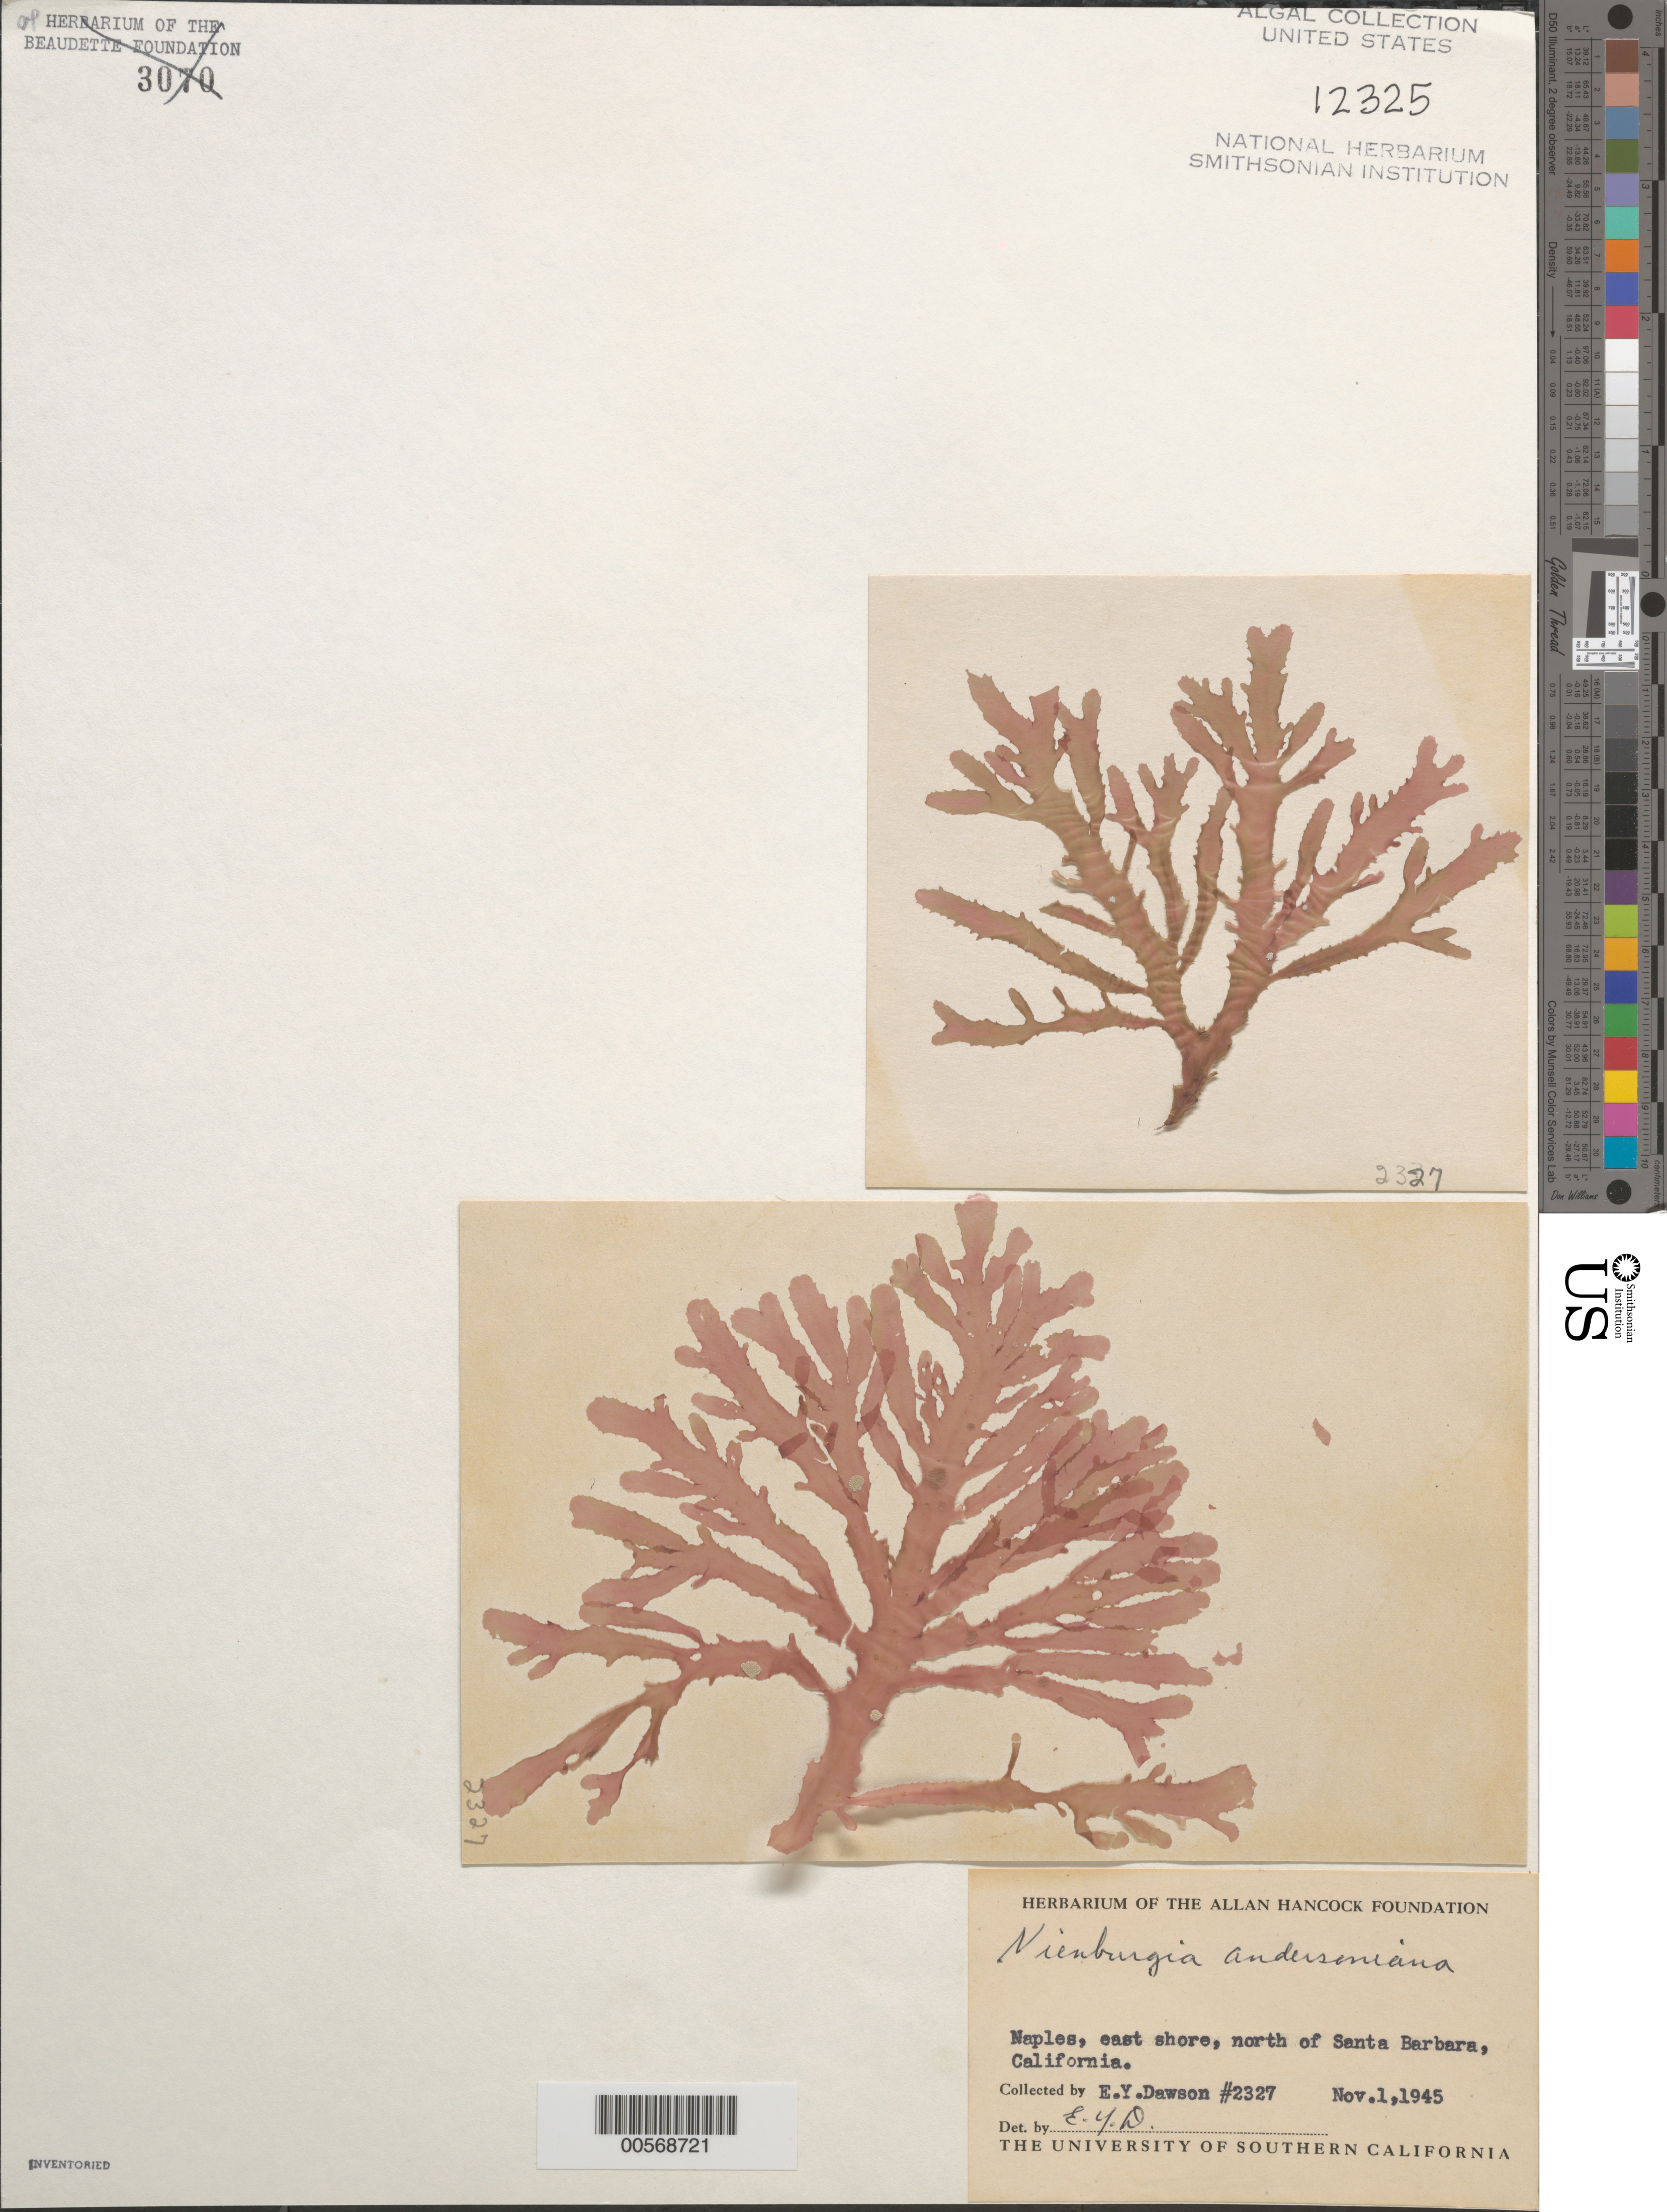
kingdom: Plantae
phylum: Rhodophyta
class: Florideophyceae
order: Ceramiales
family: Delesseriaceae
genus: Nienburgia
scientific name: Nienburgia andersoniana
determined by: Dawson, E. Y.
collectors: E. Y. Dawson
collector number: EYD 2327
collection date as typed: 01 Nov 1945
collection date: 1945-11-01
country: United States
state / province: California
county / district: Santa Barbara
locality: Naples, north of Santa Barbara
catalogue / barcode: US 12325